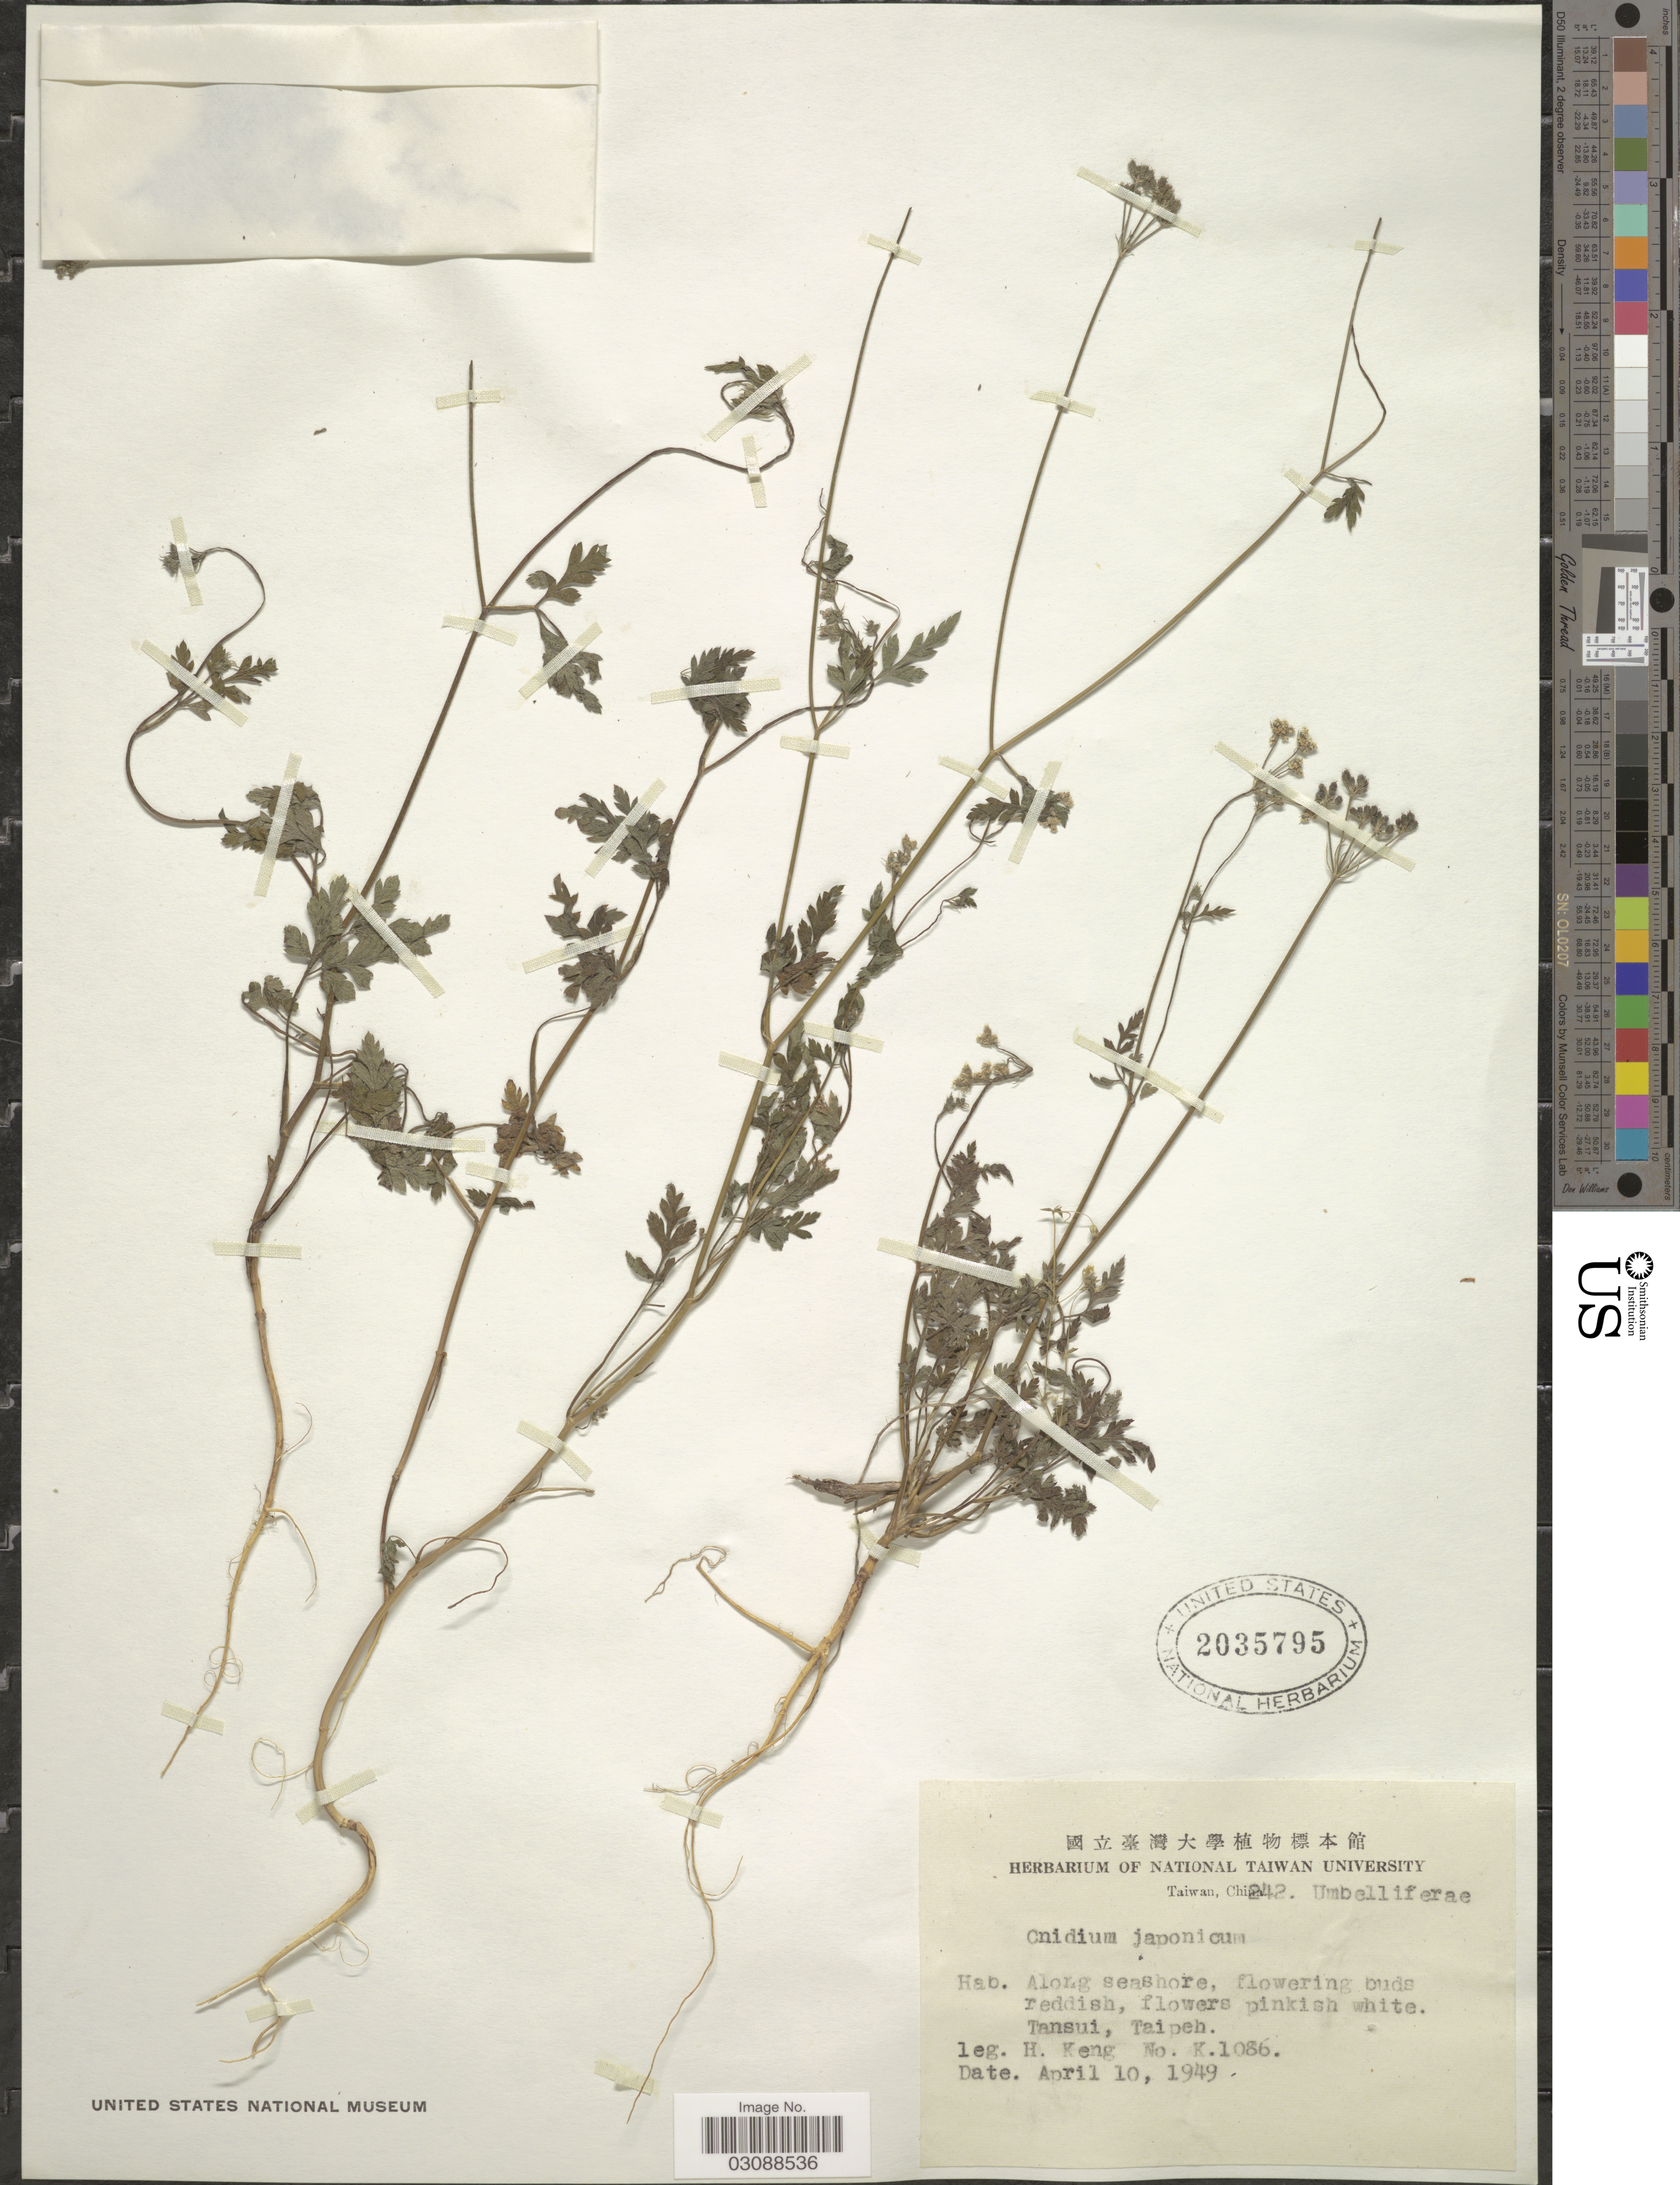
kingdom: Plantae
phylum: Tracheophyta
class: Magnoliopsida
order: Apiales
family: Apiaceae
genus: Cnidium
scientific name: Cnidium japonicum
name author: Miq.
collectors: H. Keng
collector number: K.1086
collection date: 1949-04-10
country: Taiwan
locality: Along seashore. Tansui, Taipeh.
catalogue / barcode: US 2035795